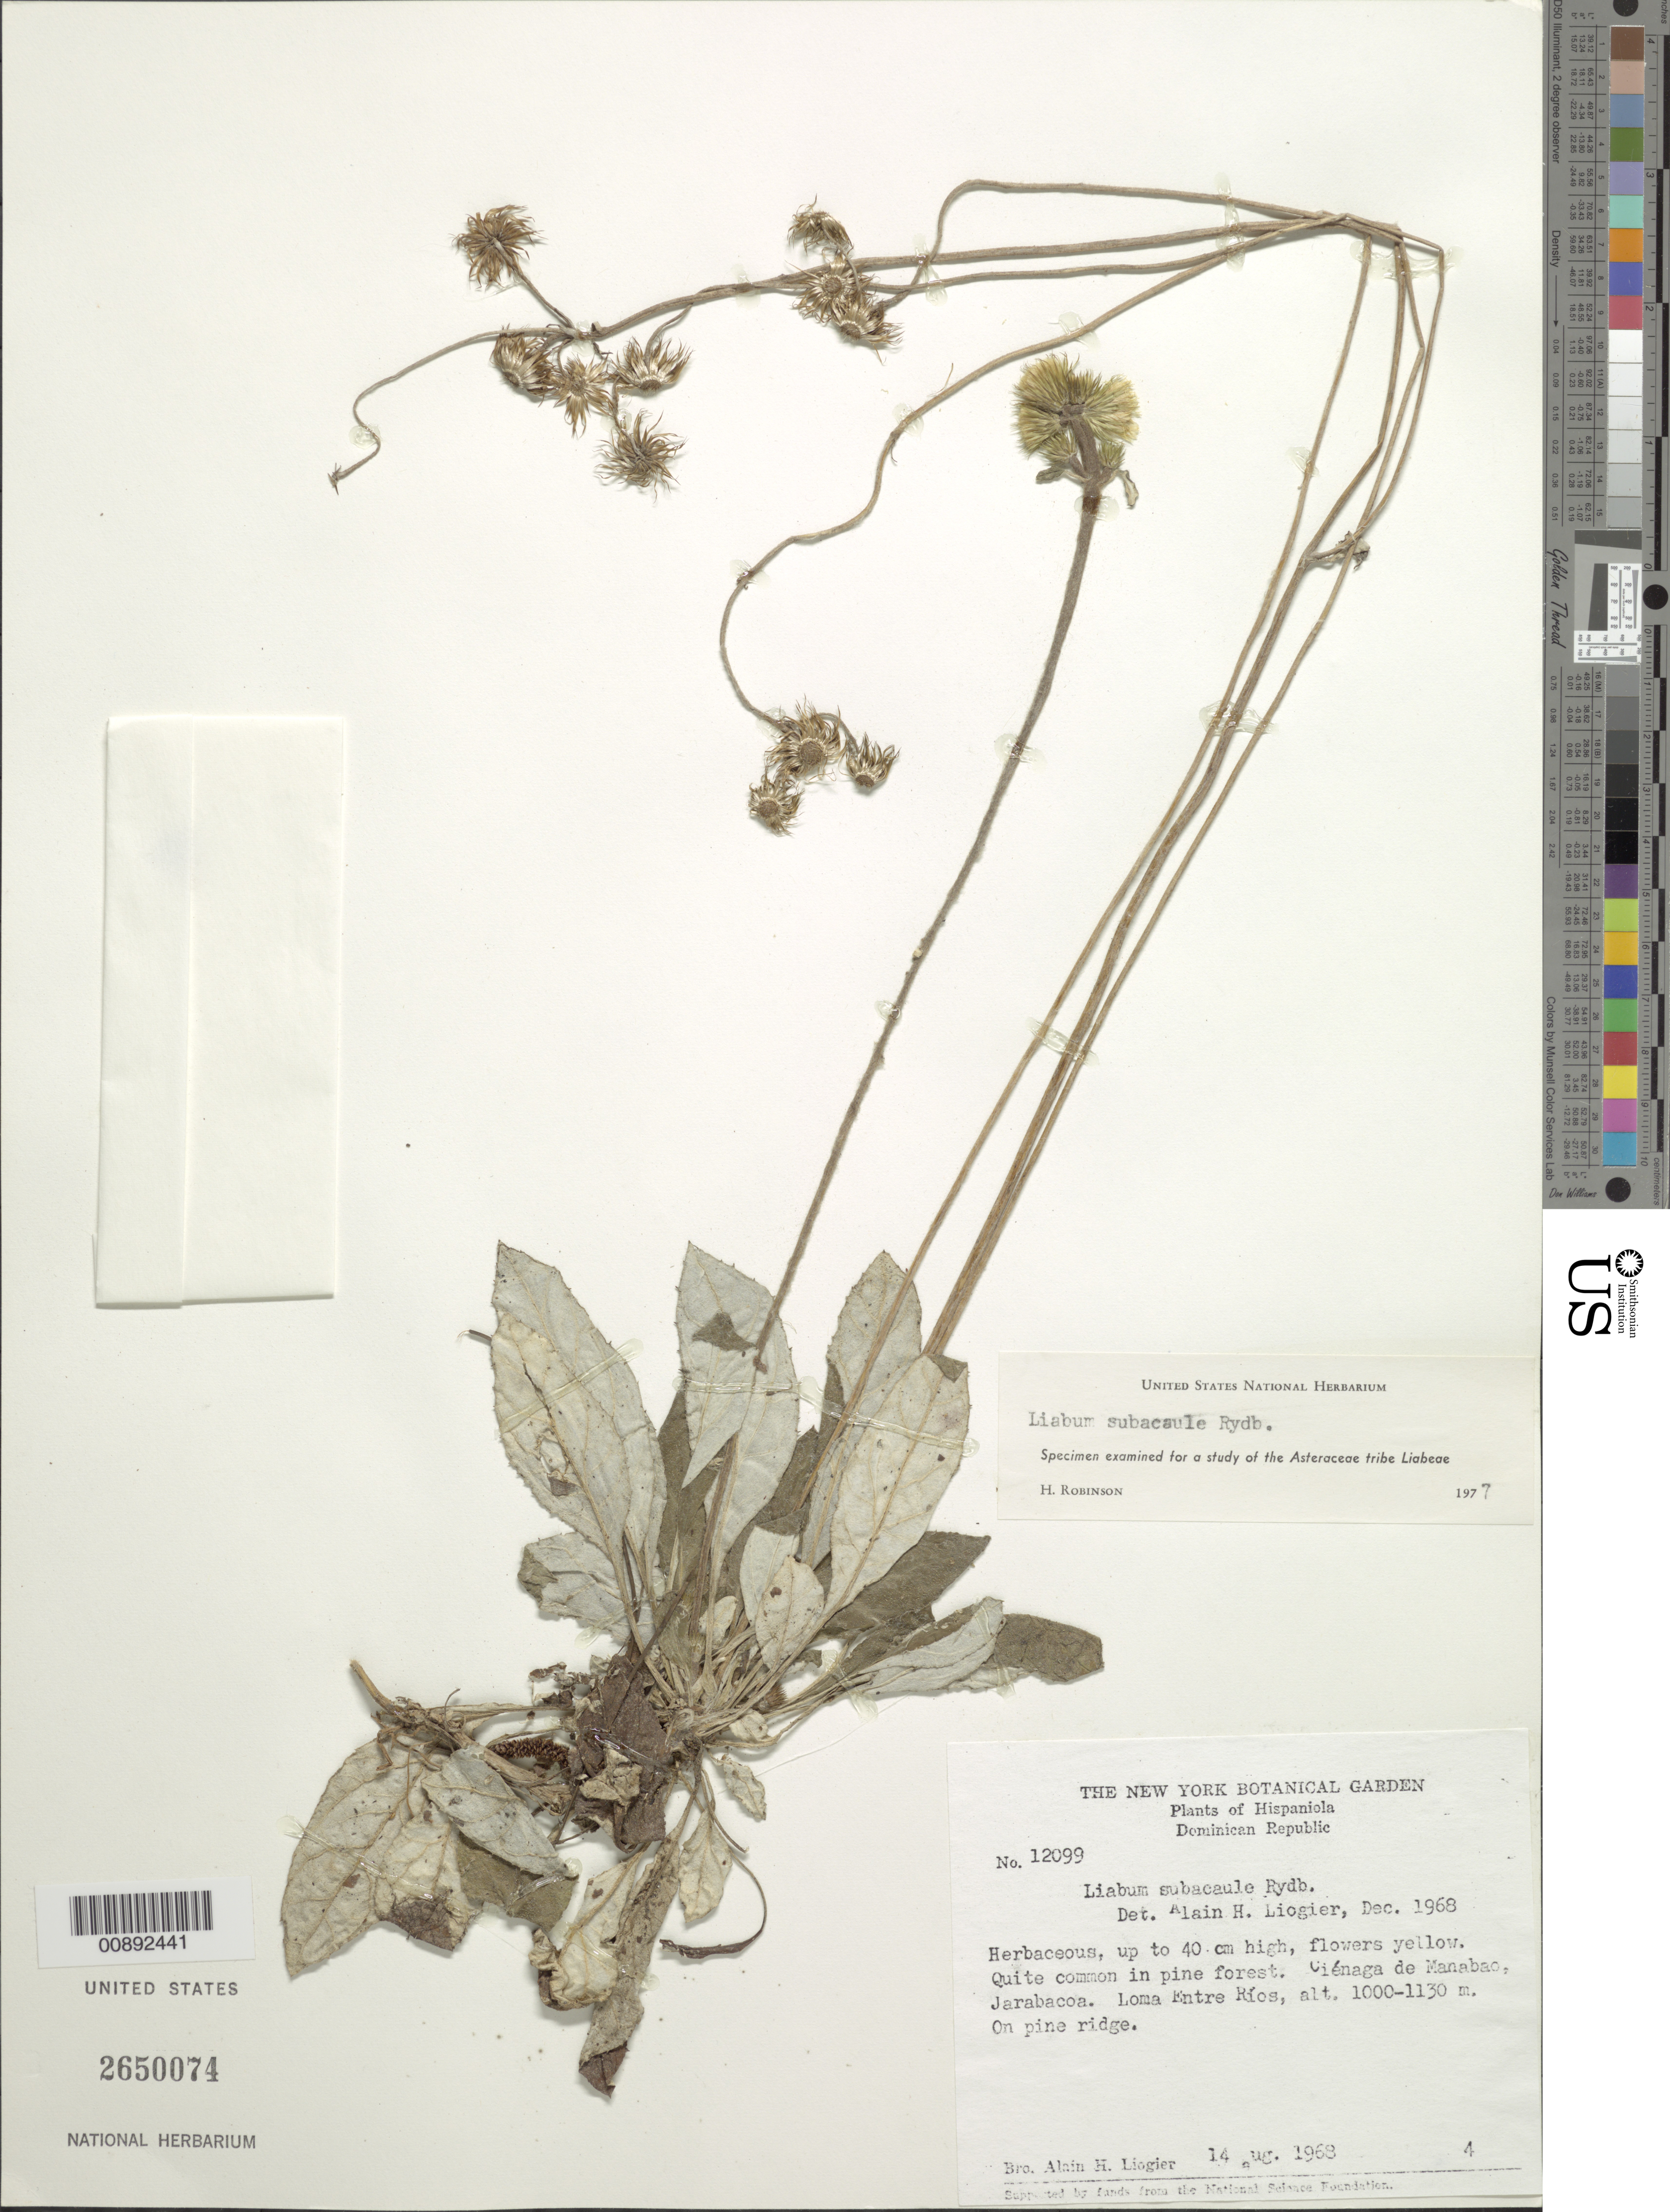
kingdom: Plantae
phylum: Tracheophyta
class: Magnoliopsida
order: Asterales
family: Asteraceae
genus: Liabum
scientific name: Liabum subacaule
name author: Rydb.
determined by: Robinson, Harold E., (US)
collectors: A. H. Liogier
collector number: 12099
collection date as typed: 14 August 1968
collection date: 1968-08-14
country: Dominican Republic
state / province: La Vega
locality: Cienega de manabao, Jarabacoa, Loma Entre Rios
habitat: Pine forest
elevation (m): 1000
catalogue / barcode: US 2650074